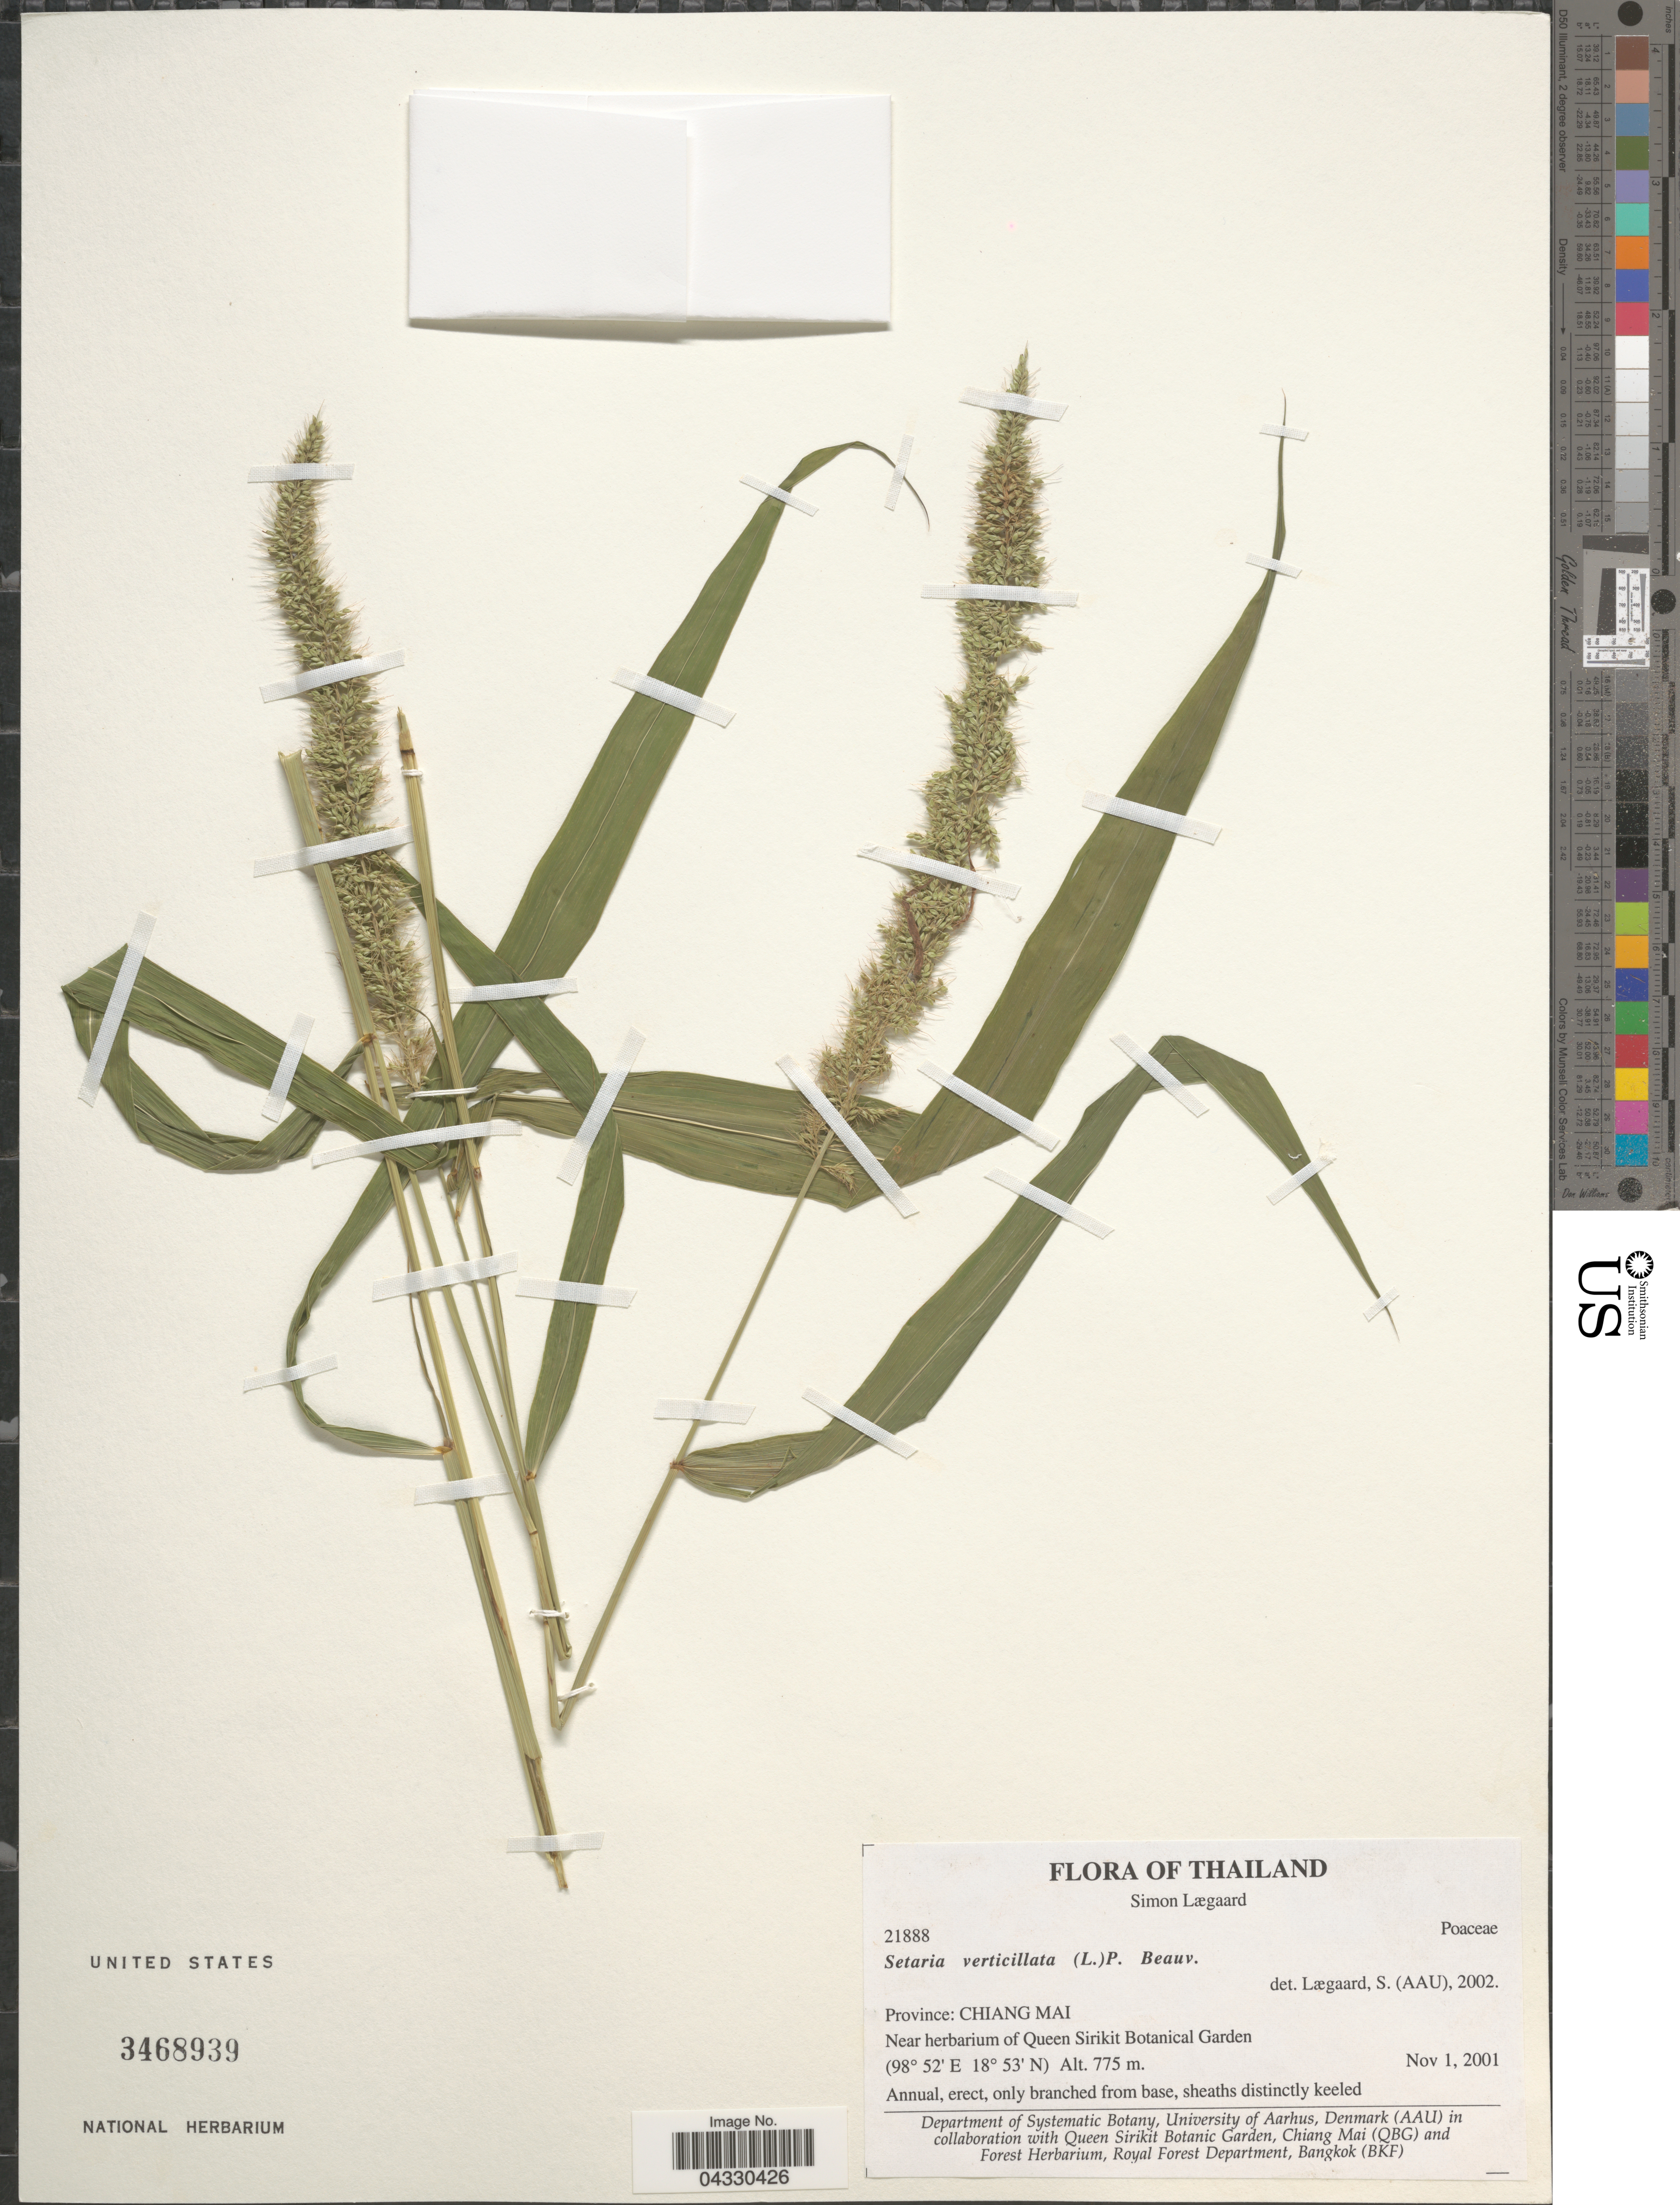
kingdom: Plantae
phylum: Tracheophyta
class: Liliopsida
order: Poales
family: Poaceae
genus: Setaria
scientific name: Setaria verticillata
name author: (L.) P. Beauv.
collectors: S. Lægaard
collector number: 21888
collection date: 2001-11-01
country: Thailand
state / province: Chiang Mai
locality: Province: Chiang Mai. Near herbarium of Queen Sirikit Botanical Garden.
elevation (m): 775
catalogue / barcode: US 3468939